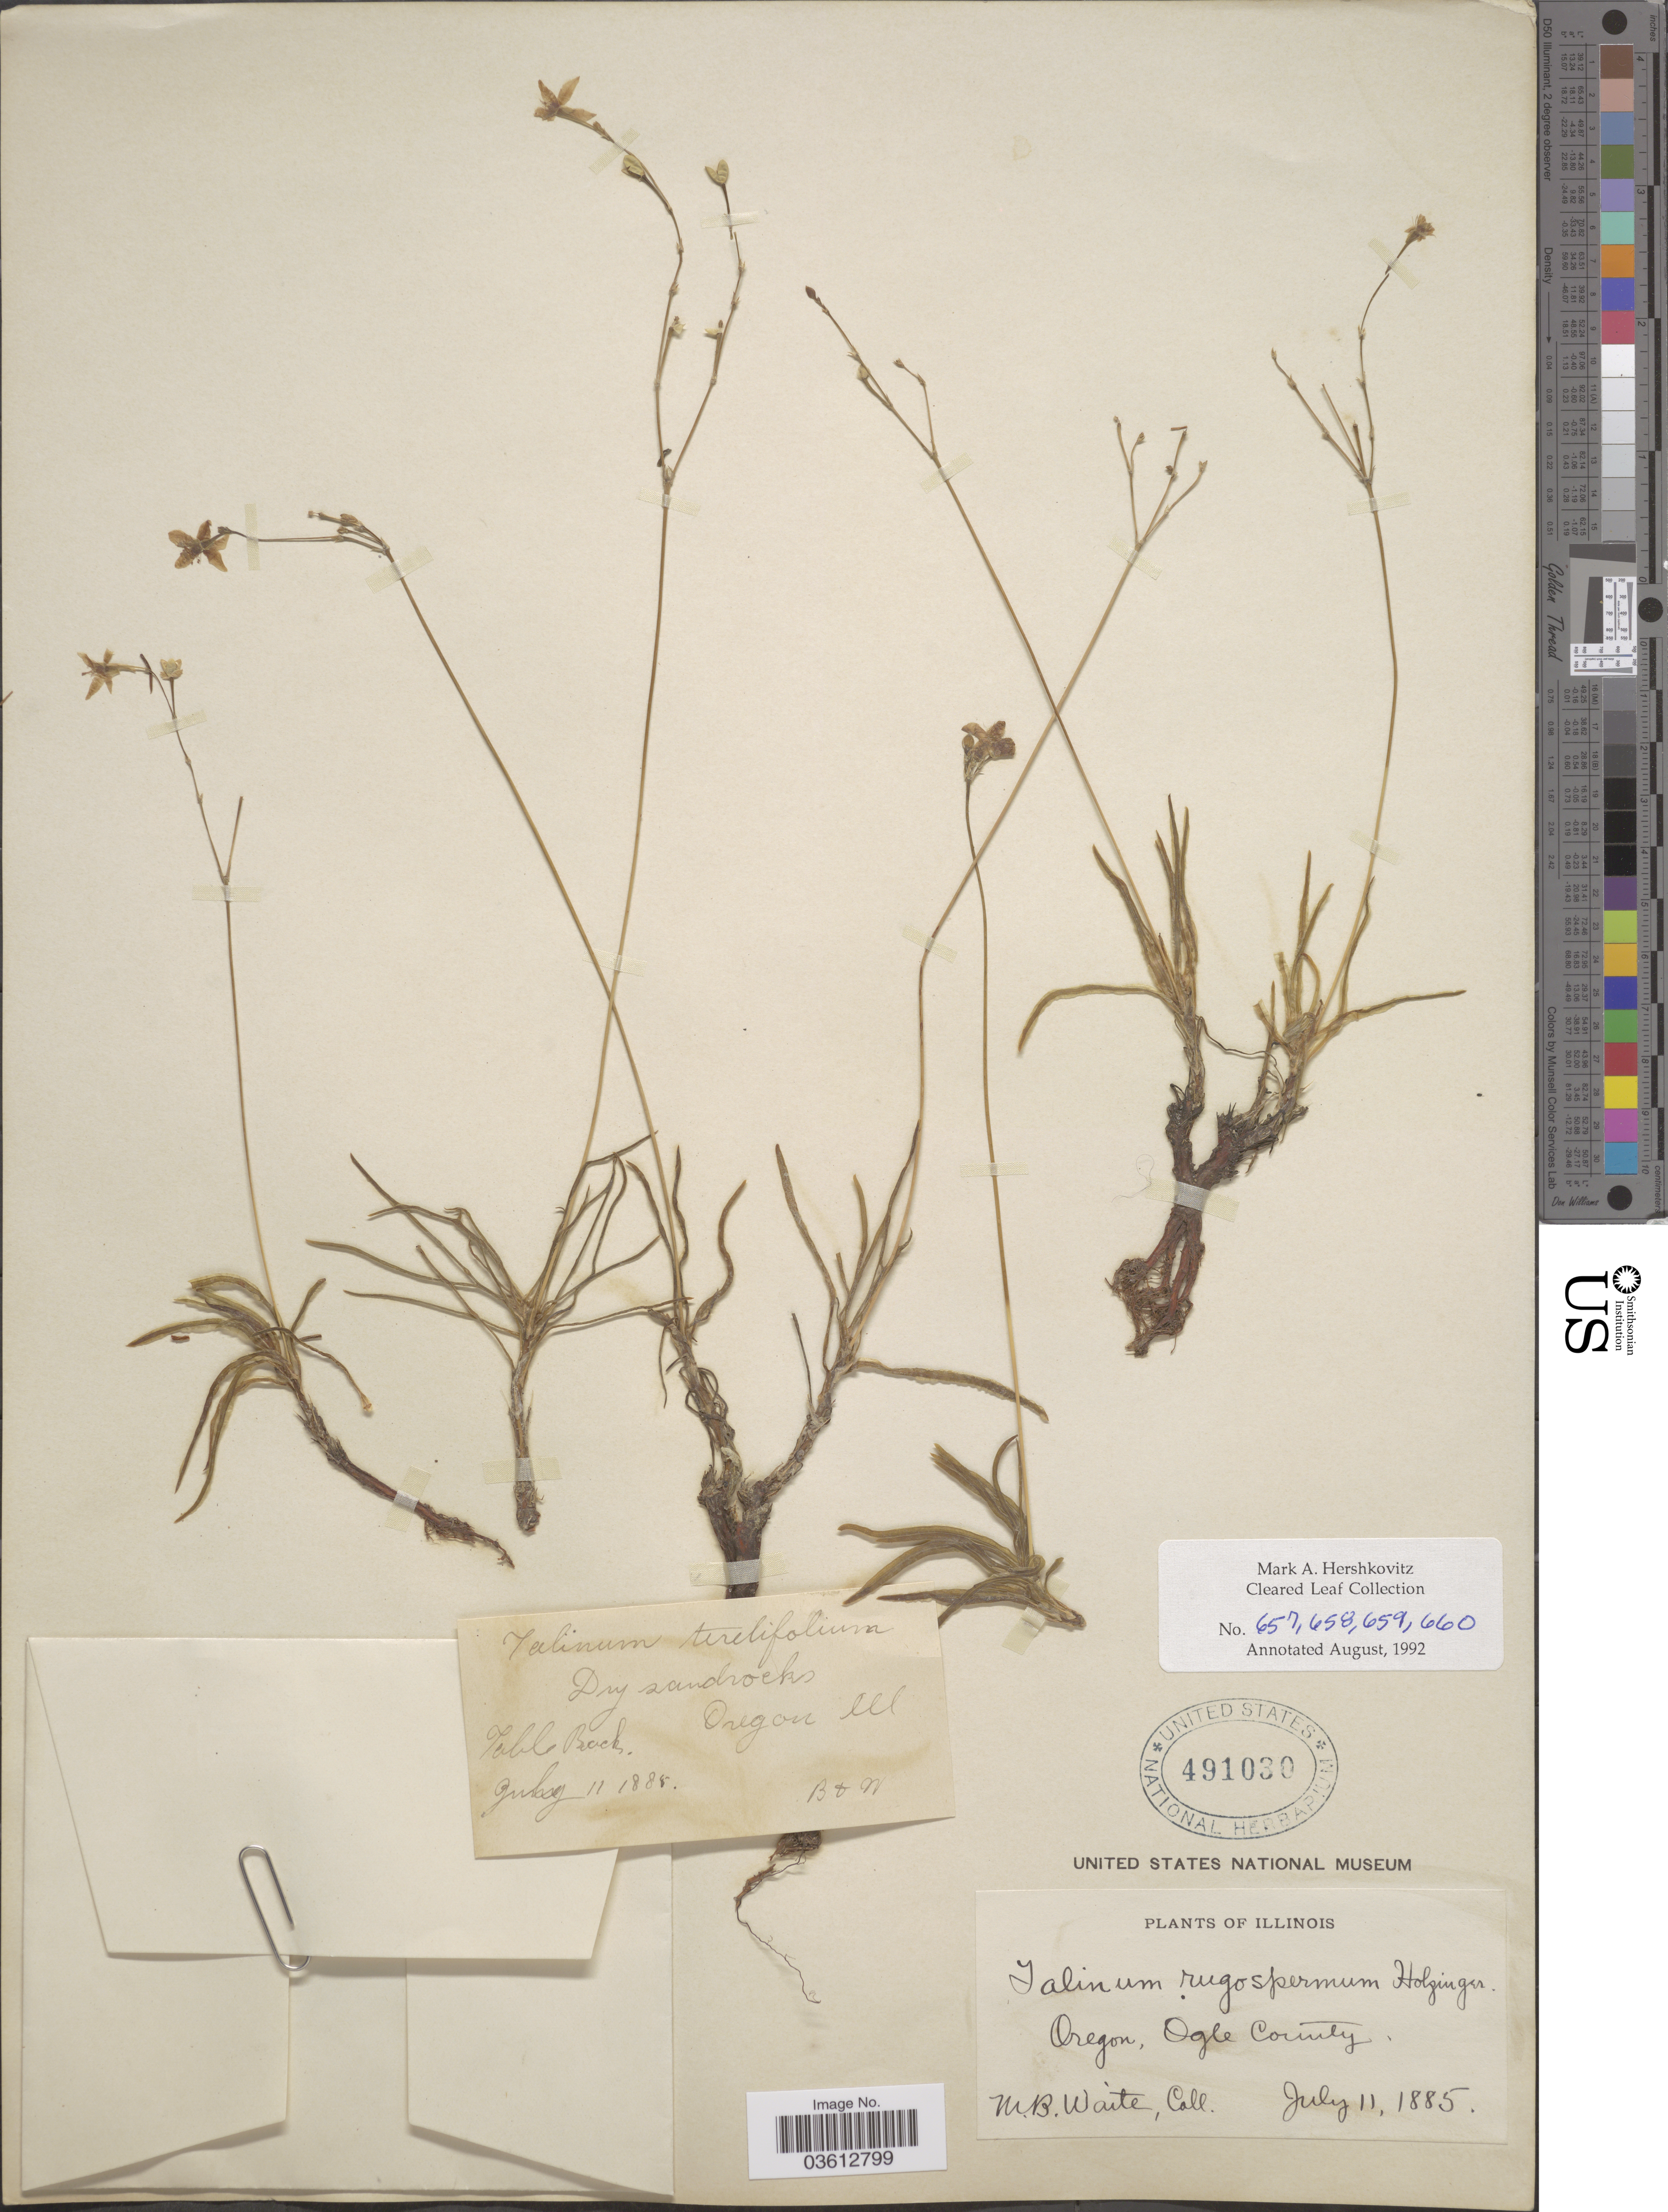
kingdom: Plantae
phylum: Tracheophyta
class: Magnoliopsida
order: Caryophyllales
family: Talinaceae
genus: Talinum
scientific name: Talinum rugospermum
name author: Holz.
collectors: M. B. Waite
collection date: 1885-07-11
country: United States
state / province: Illinois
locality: Oregon, Olge County.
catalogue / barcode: US 491030